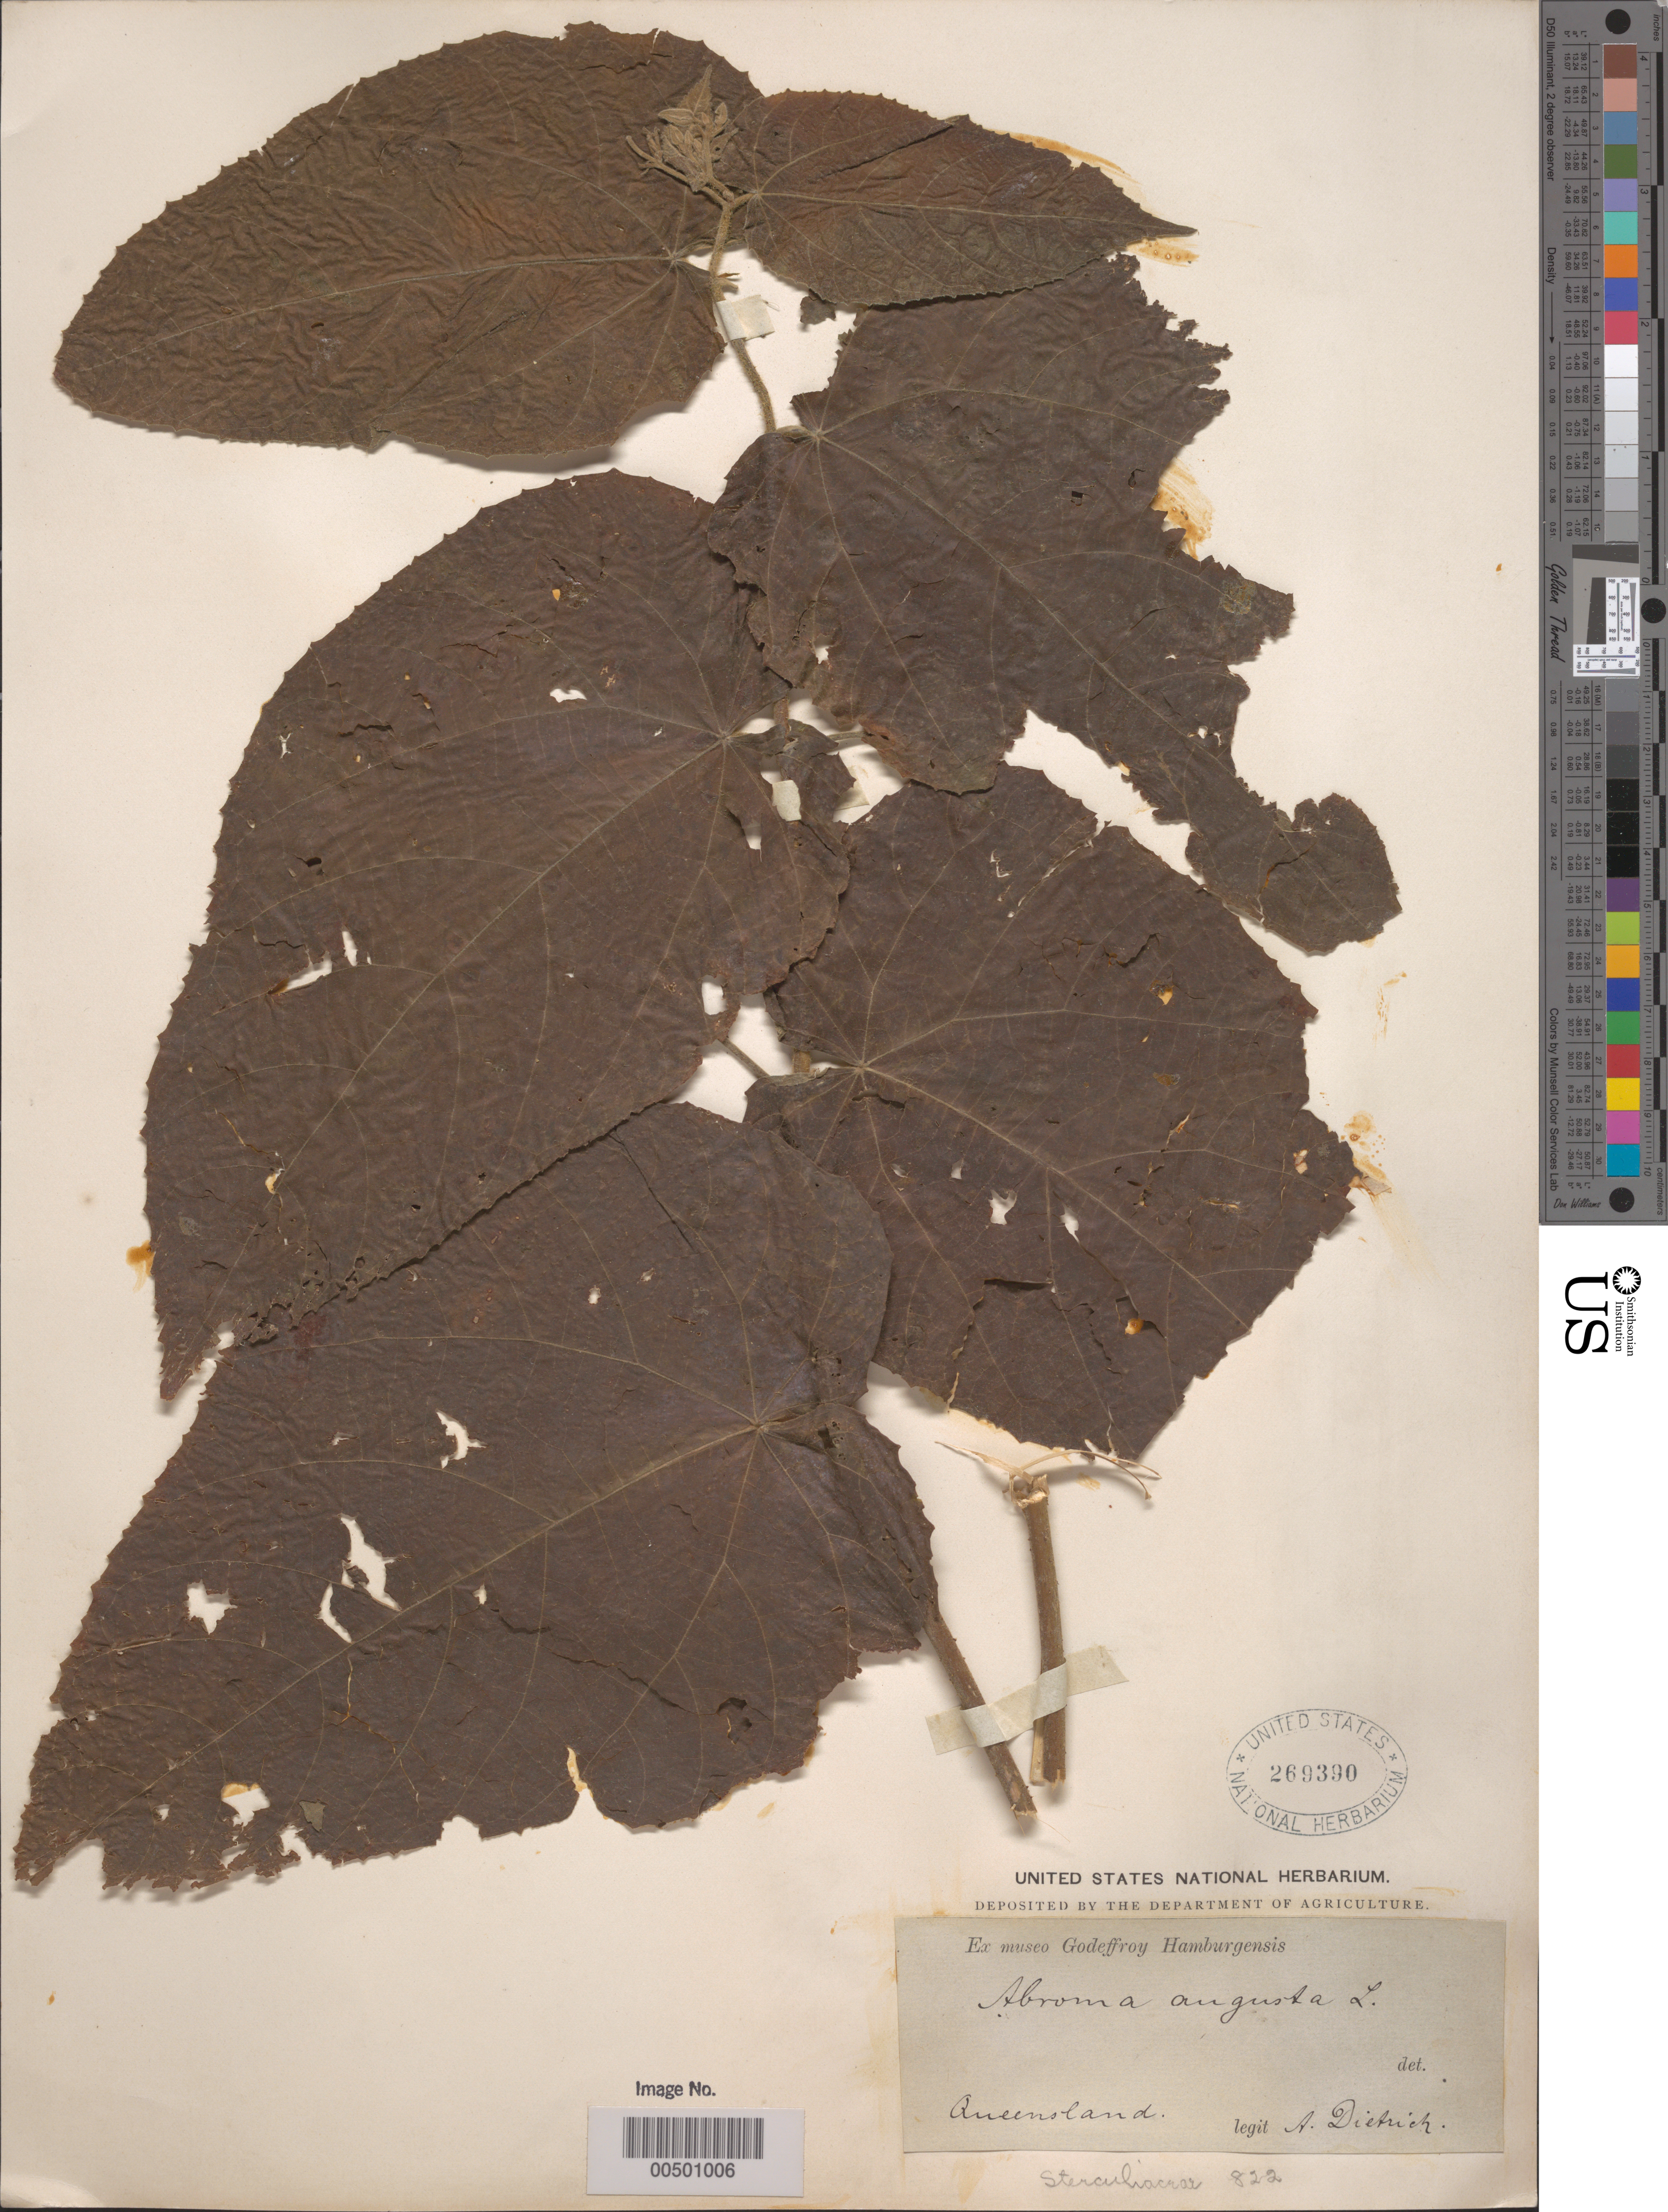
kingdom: Plantae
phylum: Tracheophyta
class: Magnoliopsida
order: Malvales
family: Malvaceae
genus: Abroma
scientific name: Abroma augusta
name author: (L.) L. f.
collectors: A. Dietrich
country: Australia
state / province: Queensland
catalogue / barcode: US 269390